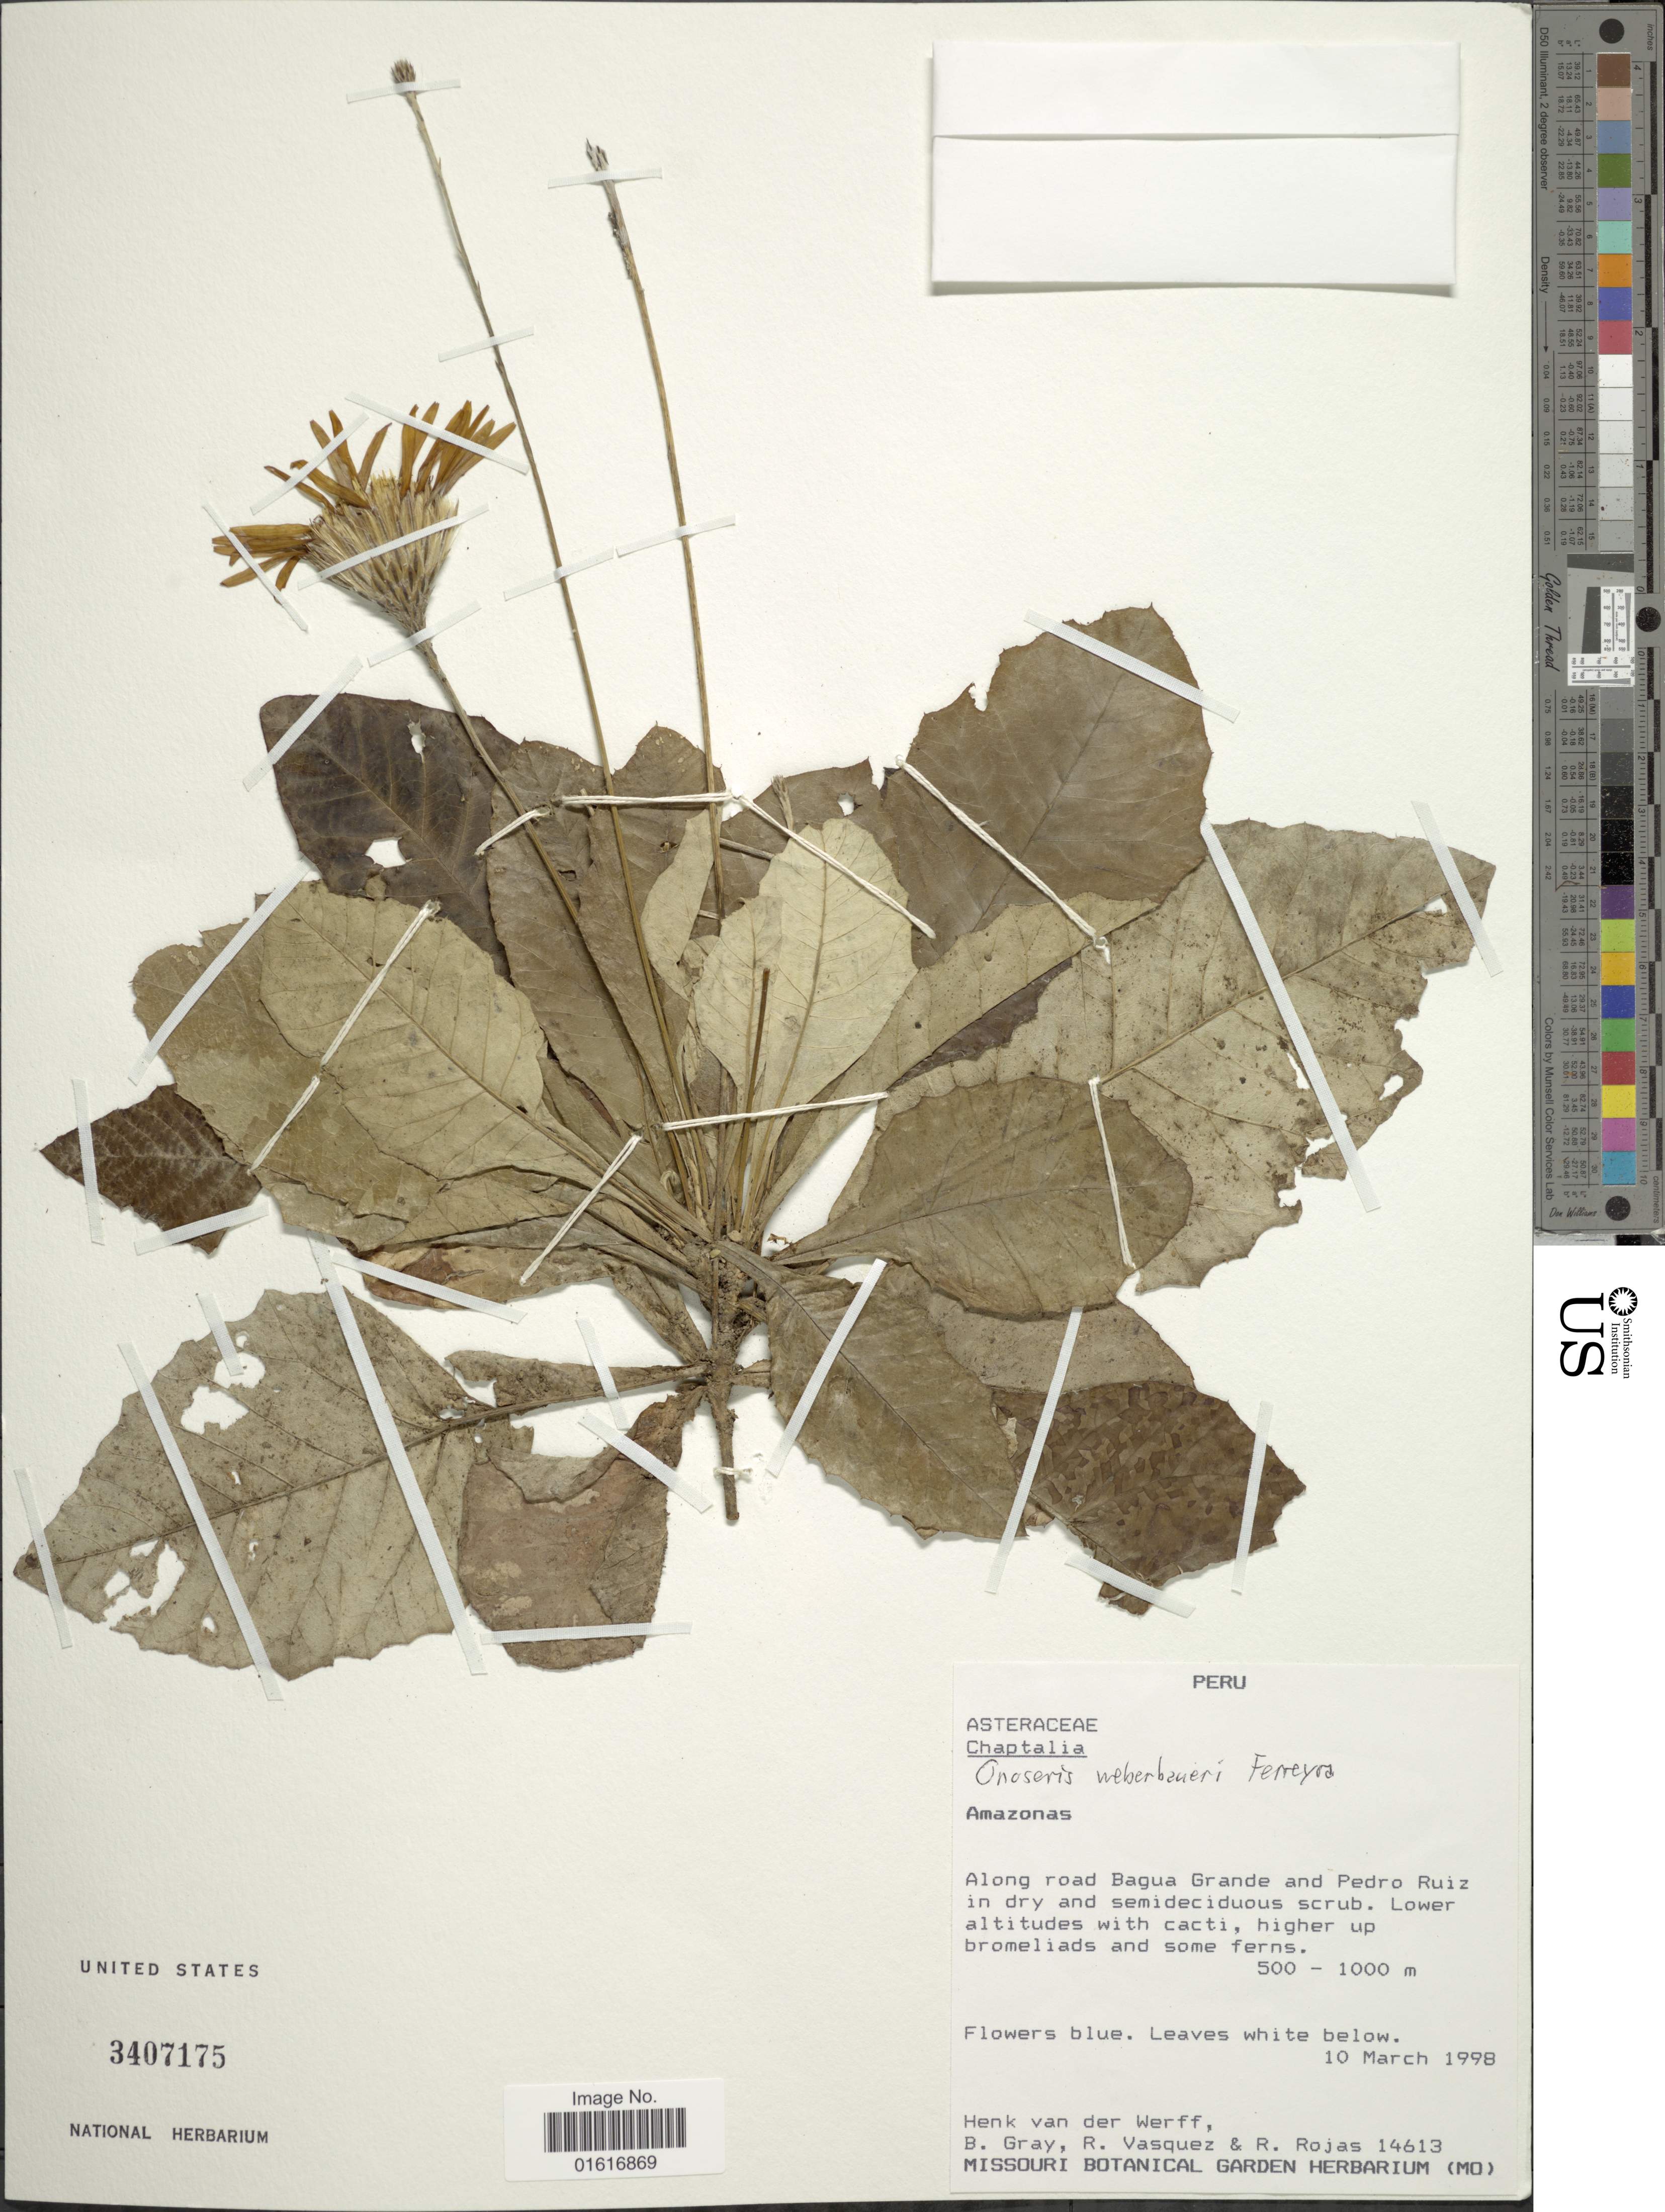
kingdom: Plantae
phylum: Tracheophyta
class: Magnoliopsida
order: Asterales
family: Asteraceae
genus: Onoseris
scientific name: Onoseris weberbaueri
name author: Ferreyra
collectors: H. van der Werff, B. Gray, R. Vasquez & R. Rojas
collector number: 14613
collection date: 1998-03-10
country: Peru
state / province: Amazonas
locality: Along road Bagua Grande and Pedro Ruiz in dryand semideciduous scrub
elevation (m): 500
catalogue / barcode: US 3407175